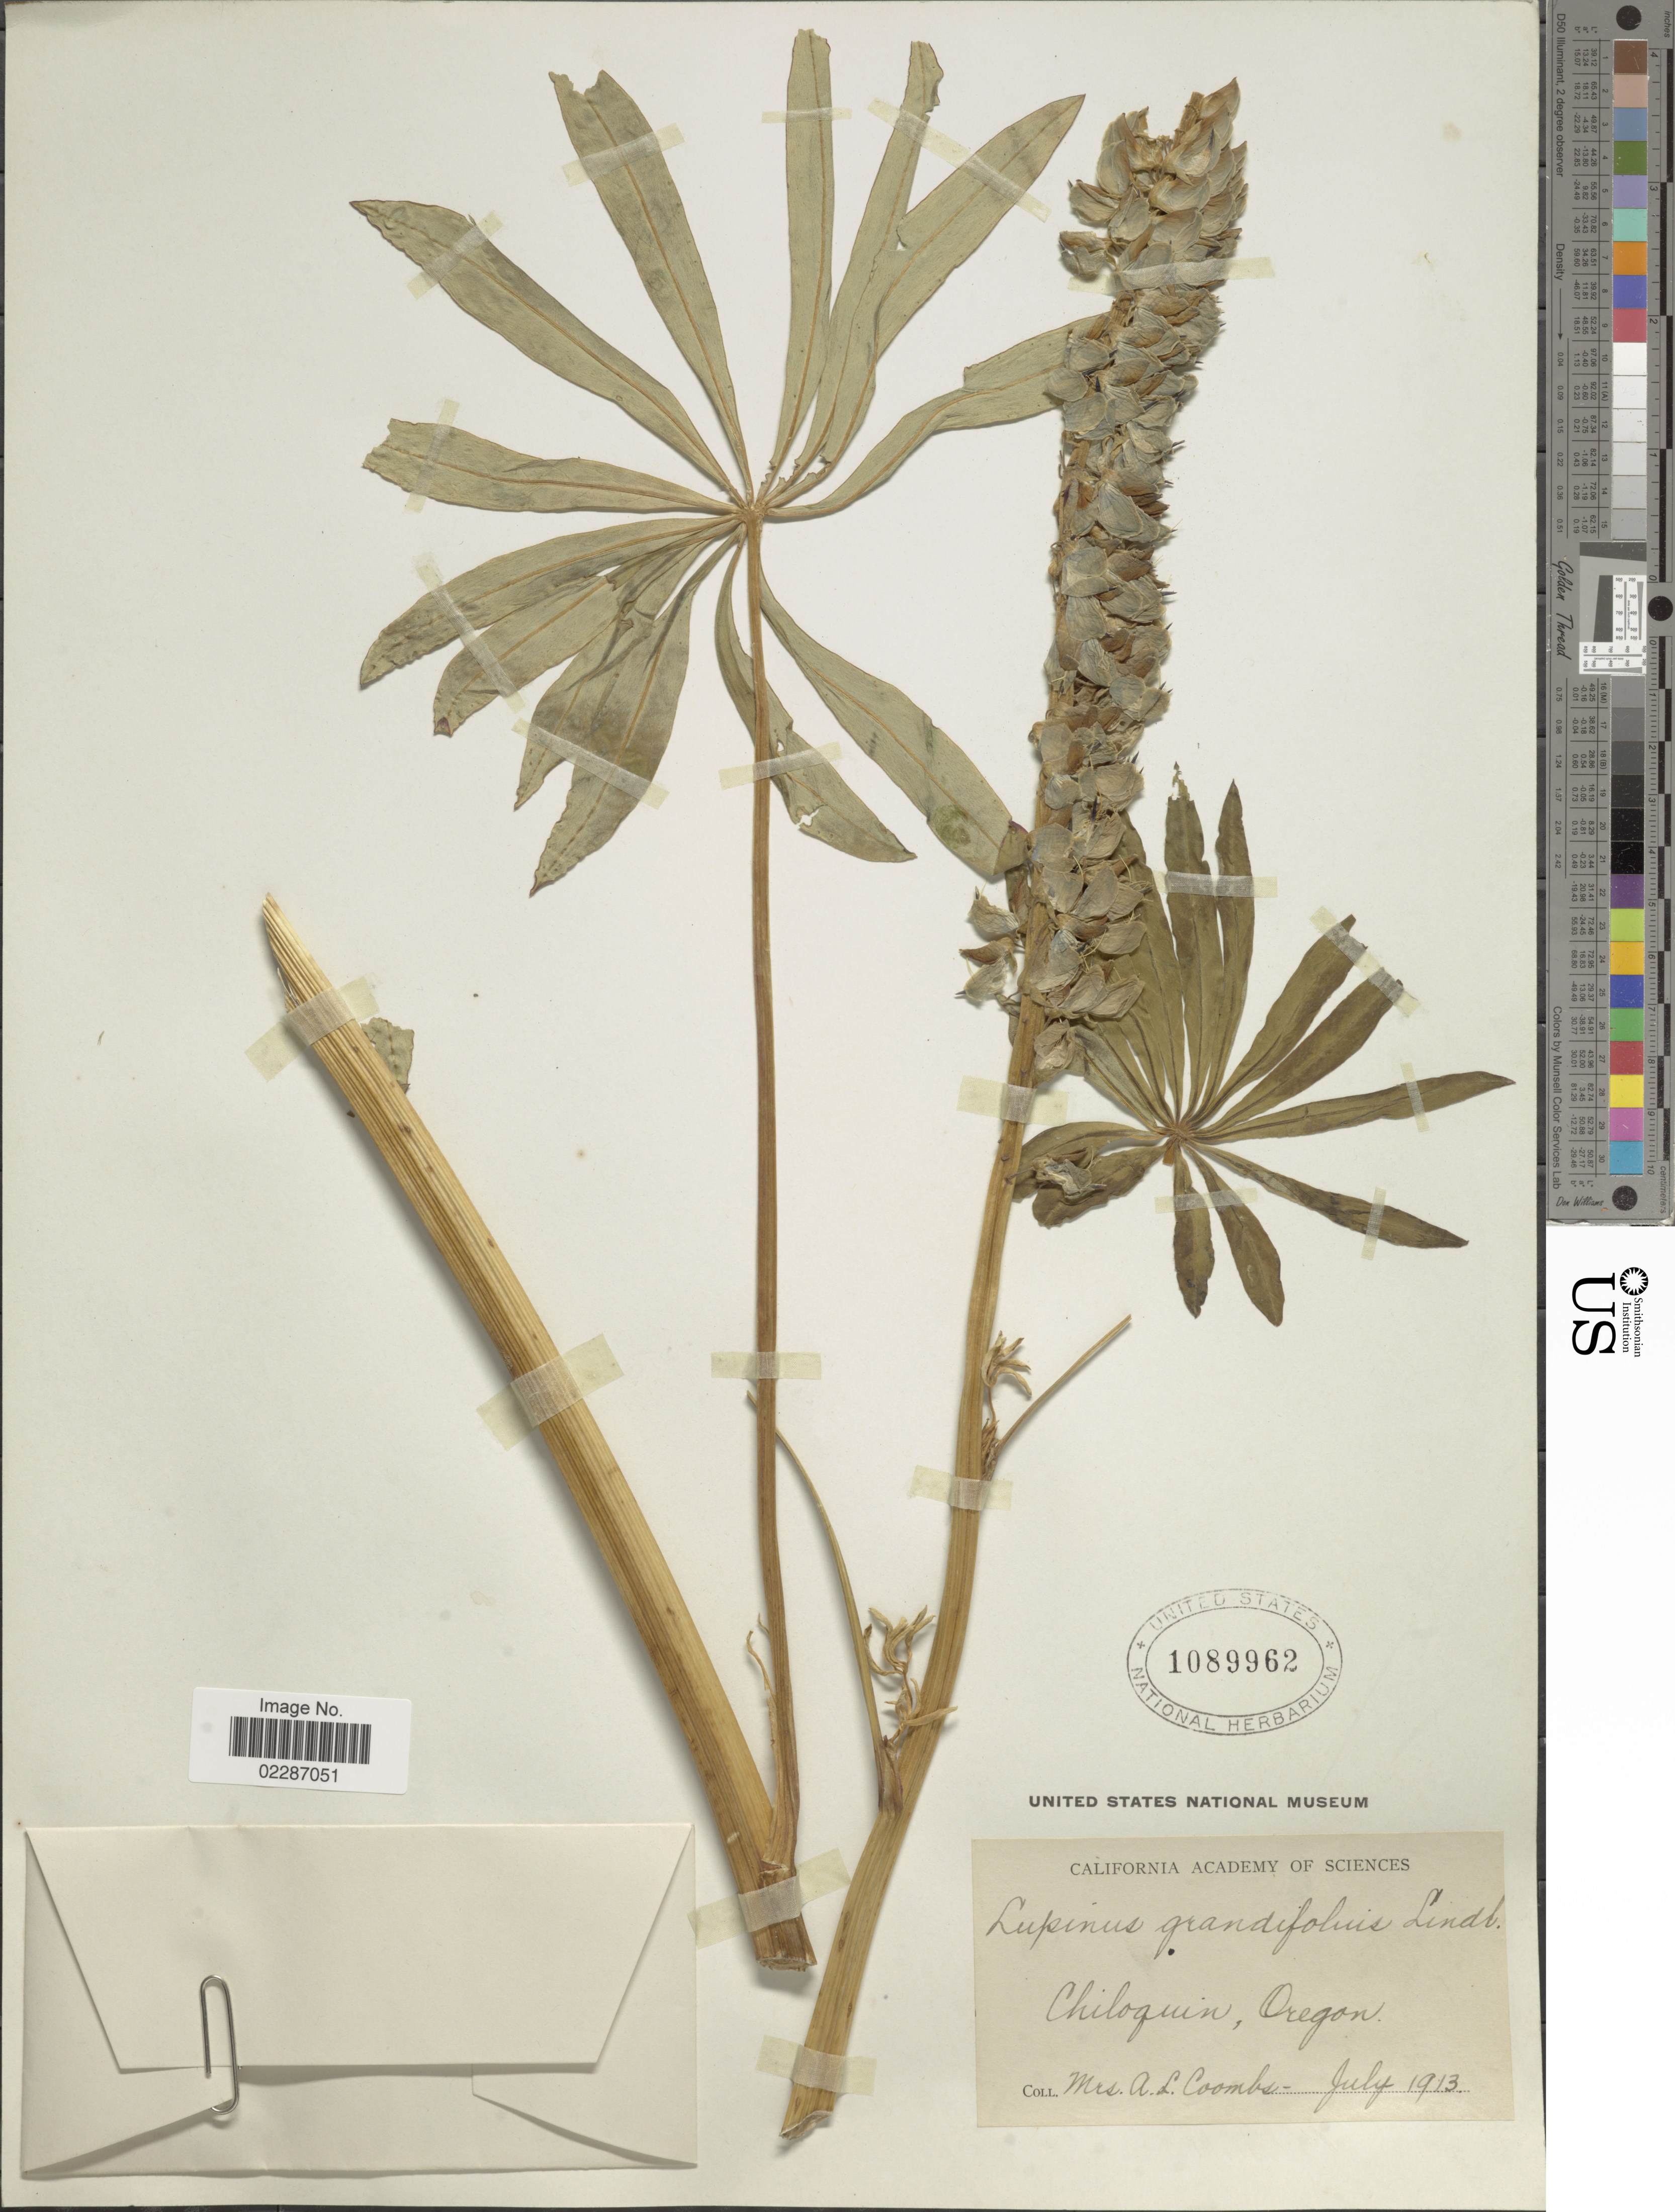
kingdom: Plantae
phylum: Tracheophyta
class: Magnoliopsida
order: Fabales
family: Fabaceae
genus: Lupinus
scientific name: Lupinus polyphyllus var. grandifolius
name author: (Lindl. ex J. Agardh) Torr. & A. Gray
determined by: Strong, Mark T., (BOT), Smithsonian Institution - National Museum of Natural History (UNITED STATES)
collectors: A. Coombs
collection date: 1913-07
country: United States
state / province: Oregon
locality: Chiloquin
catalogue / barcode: US 1089962